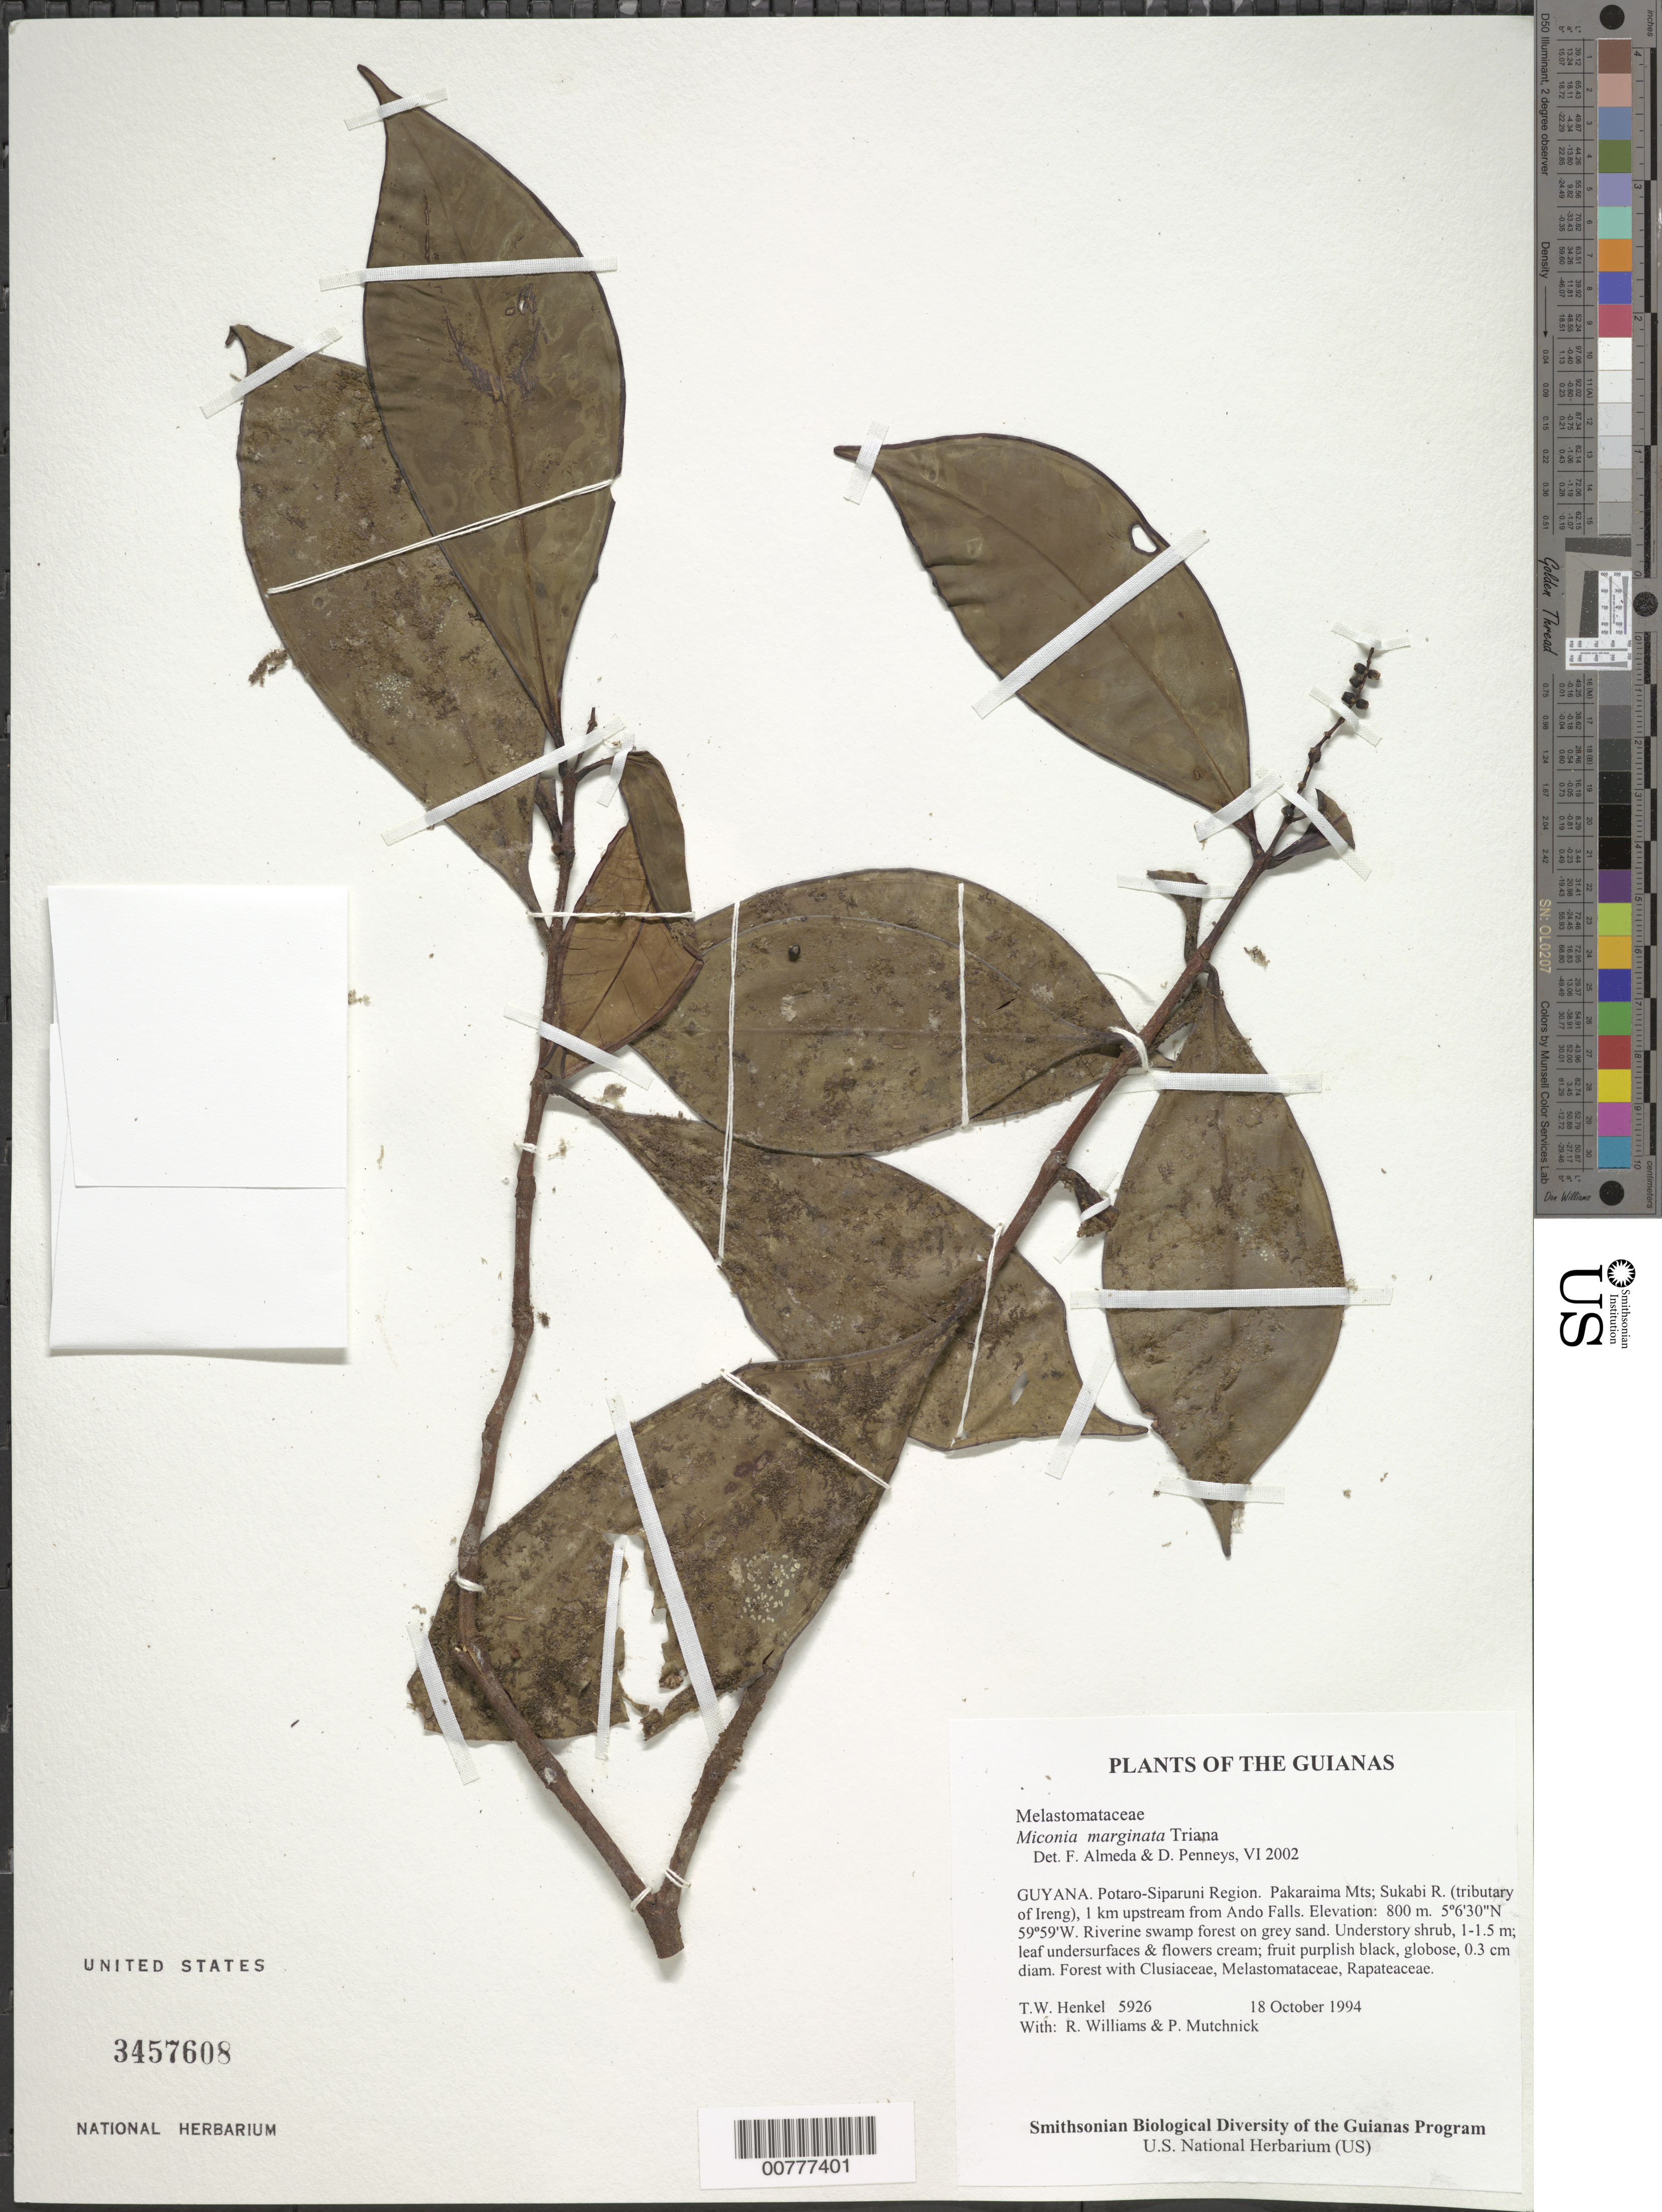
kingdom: Plantae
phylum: Tracheophyta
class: Magnoliopsida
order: Myrtales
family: Melastomataceae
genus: Miconia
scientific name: Miconia marginata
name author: Triana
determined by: Almeda, F.; Penneys, D. S.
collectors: T. Henkel, R. Williams & P. Mutchnick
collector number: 5926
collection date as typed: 18 October 1994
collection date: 1994-10-18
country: Guyana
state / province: Potaro-Siparuni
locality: Pakaraima Mts; Sukabi R. (tributary of Ireng), 1 km upstream from Ando Falls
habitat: Riverine swamp forest on grey sand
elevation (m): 800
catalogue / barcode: US 3457608